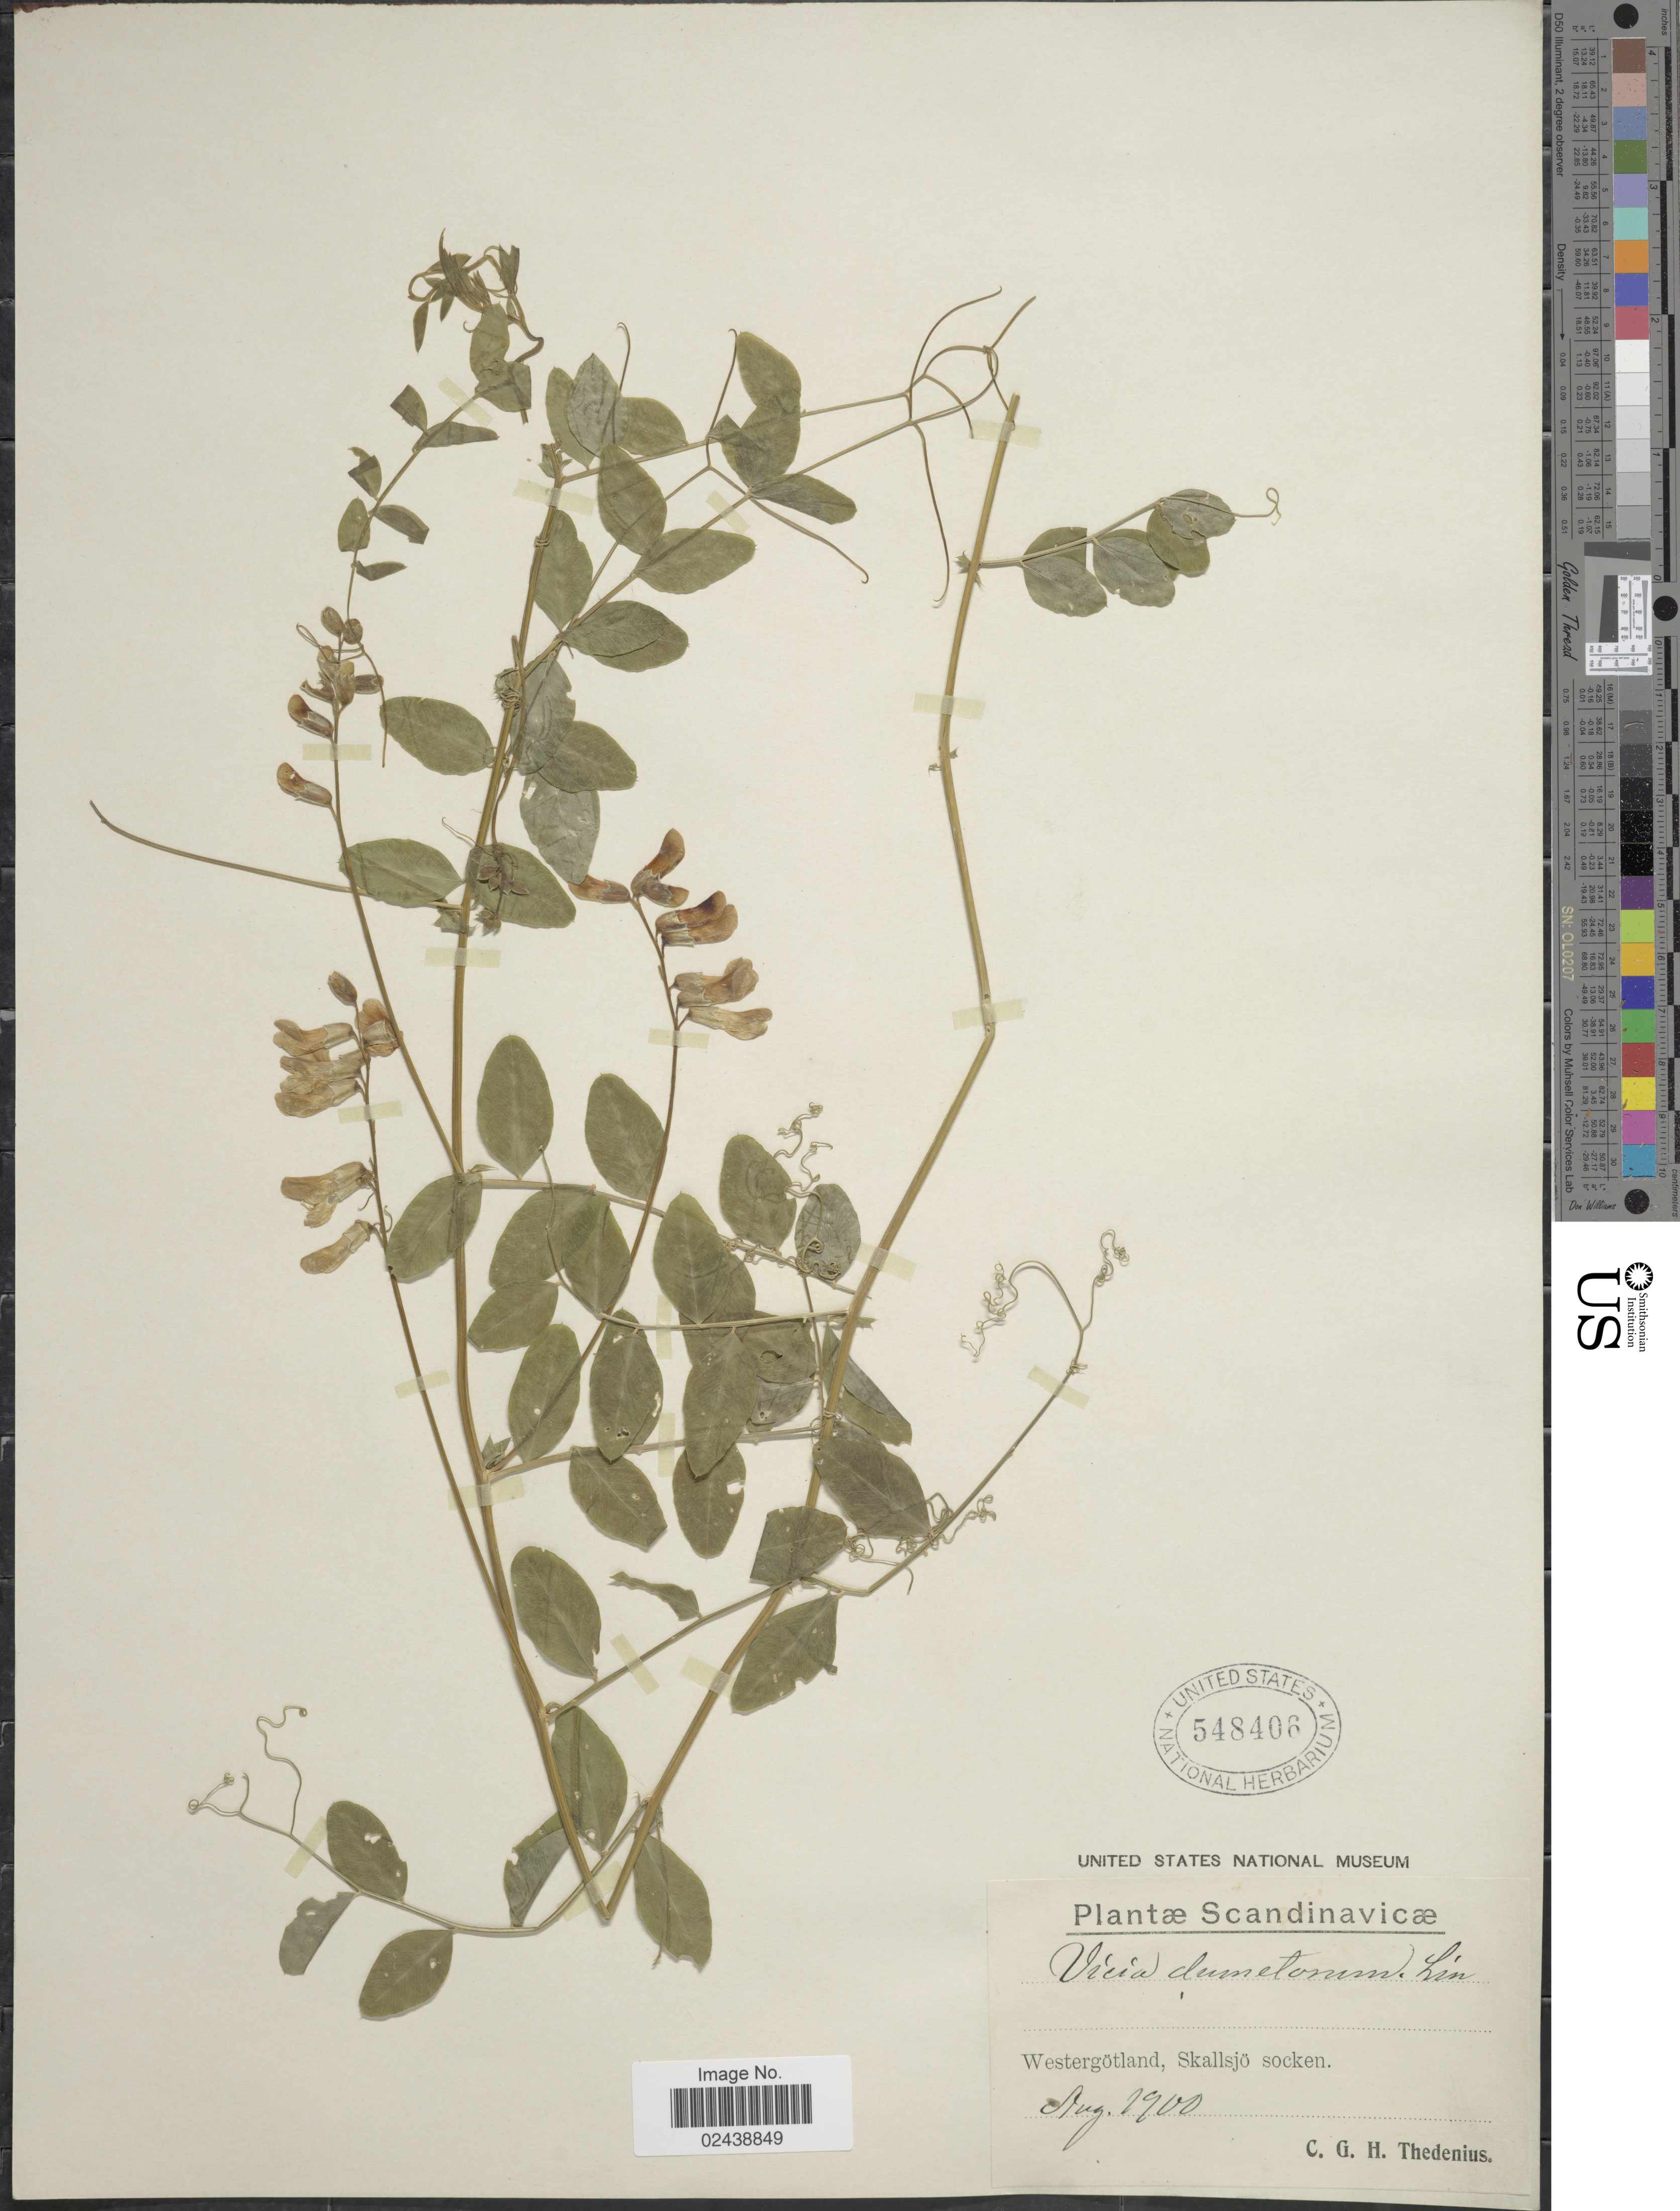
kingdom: Plantae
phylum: Tracheophyta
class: Magnoliopsida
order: Fabales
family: Fabaceae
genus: Vicia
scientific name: Vicia dumetorum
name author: L.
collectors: C. Thedenius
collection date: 1900-08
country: Sweden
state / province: Västra Götaland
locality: Westergötland, Skallsjö socken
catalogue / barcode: US 548406